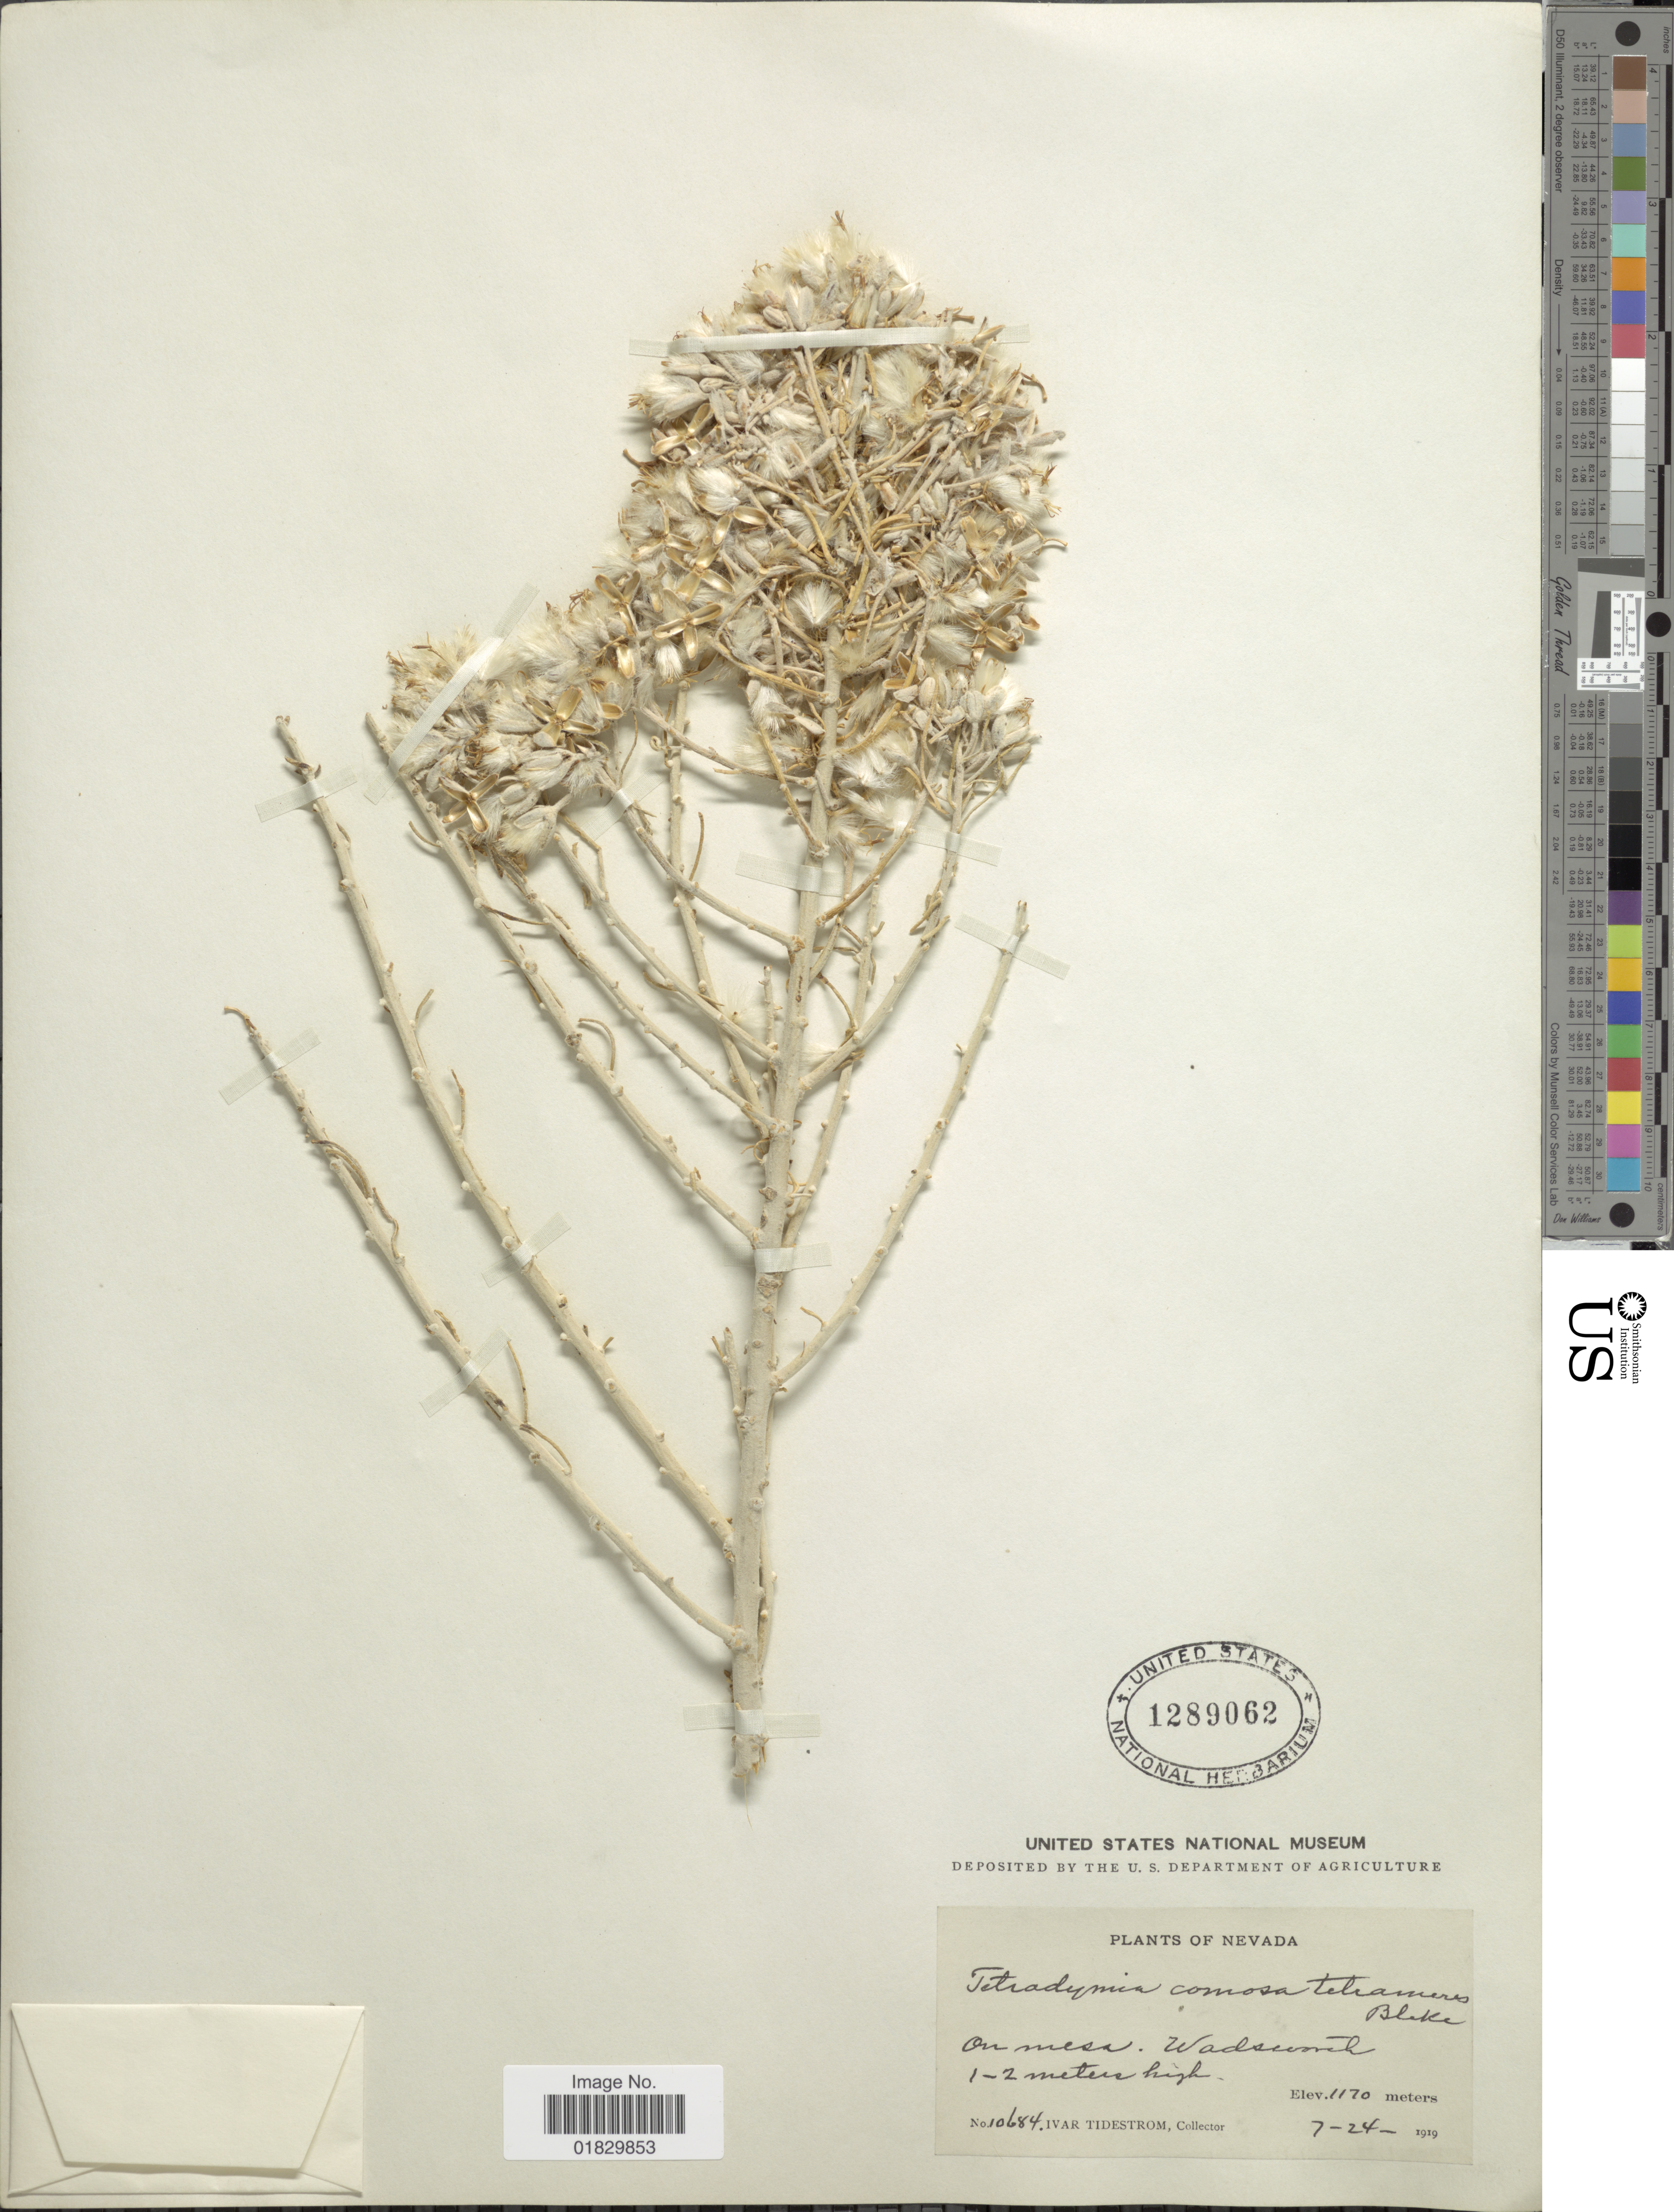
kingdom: Plantae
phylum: Tracheophyta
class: Magnoliopsida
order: Asterales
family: Asteraceae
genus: Tetradymia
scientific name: Tetradymia tetrameres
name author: (S.F. Blake) Strother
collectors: I. F. Tidestrom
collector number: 10684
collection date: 1919-07-24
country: United States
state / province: Nevada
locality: On Mesa, Wadsworth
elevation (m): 1170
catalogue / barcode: US 1289062